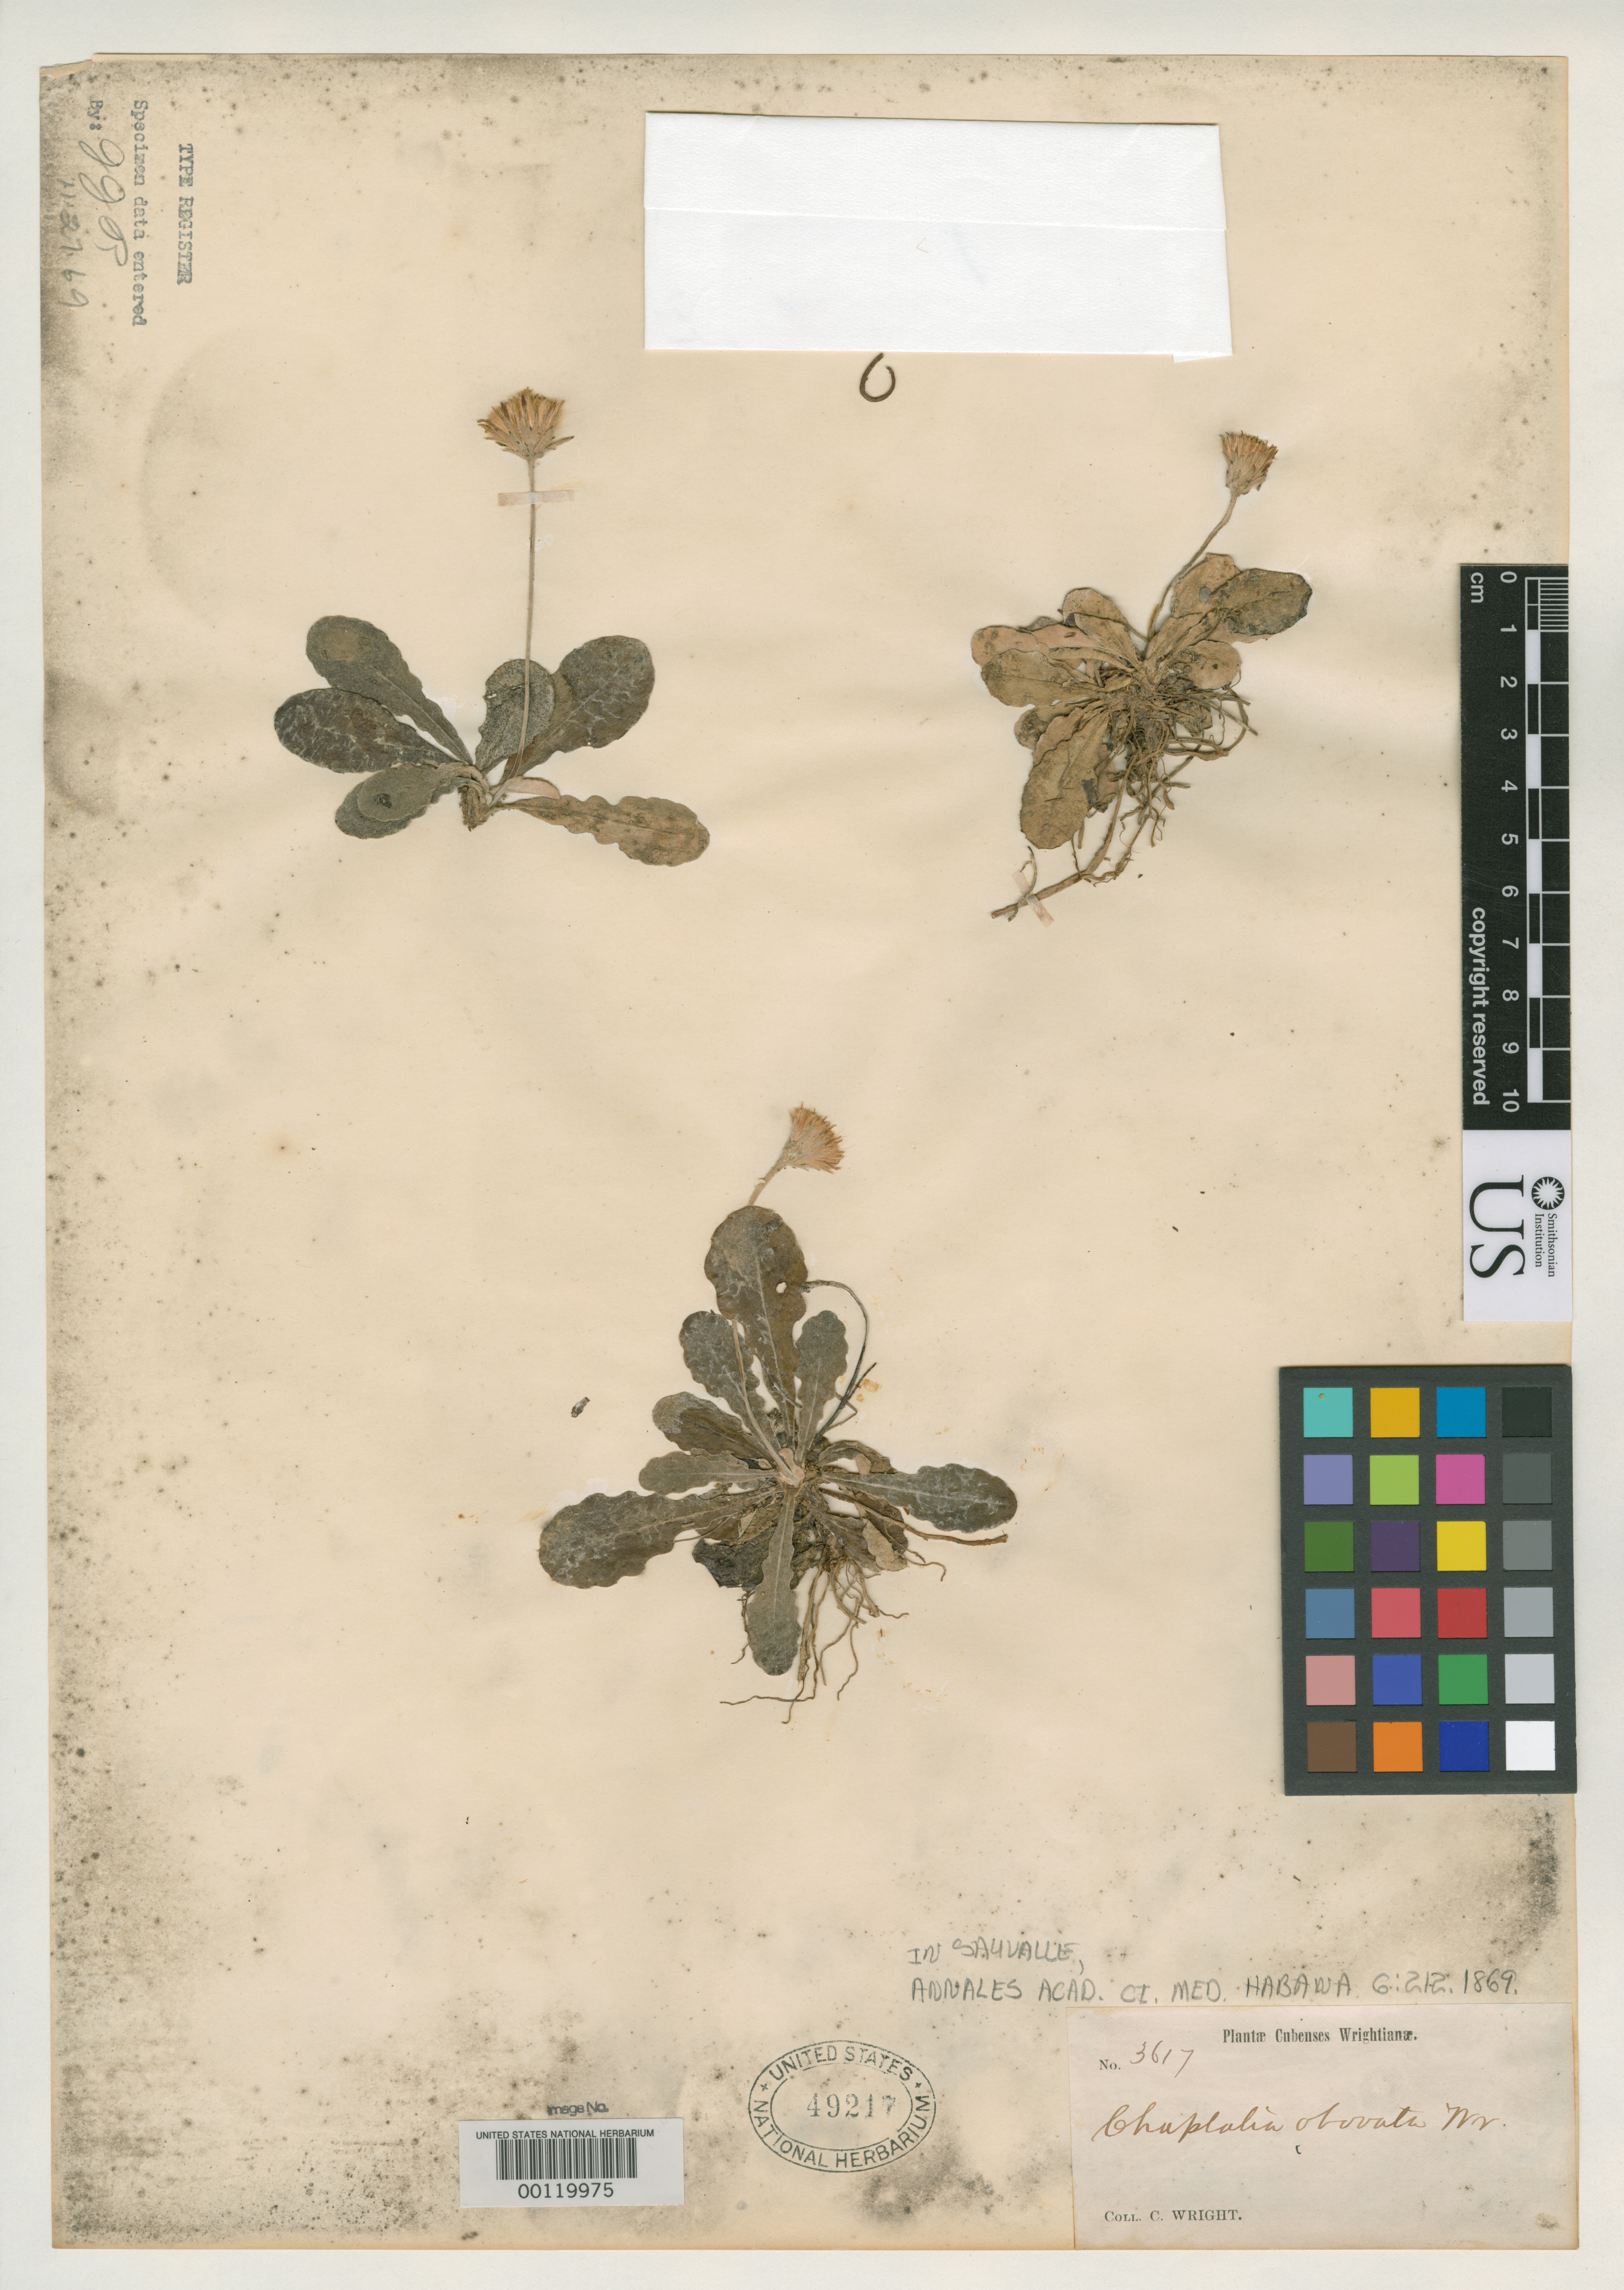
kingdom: Plantae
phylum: Tracheophyta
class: Magnoliopsida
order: Asterales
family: Asteraceae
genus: Chaptalia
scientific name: Chaptalia obovata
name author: C. Wright in Sauvalle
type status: Isotype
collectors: C. Wright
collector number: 3617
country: Cuba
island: Greater Antilles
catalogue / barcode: US 49217